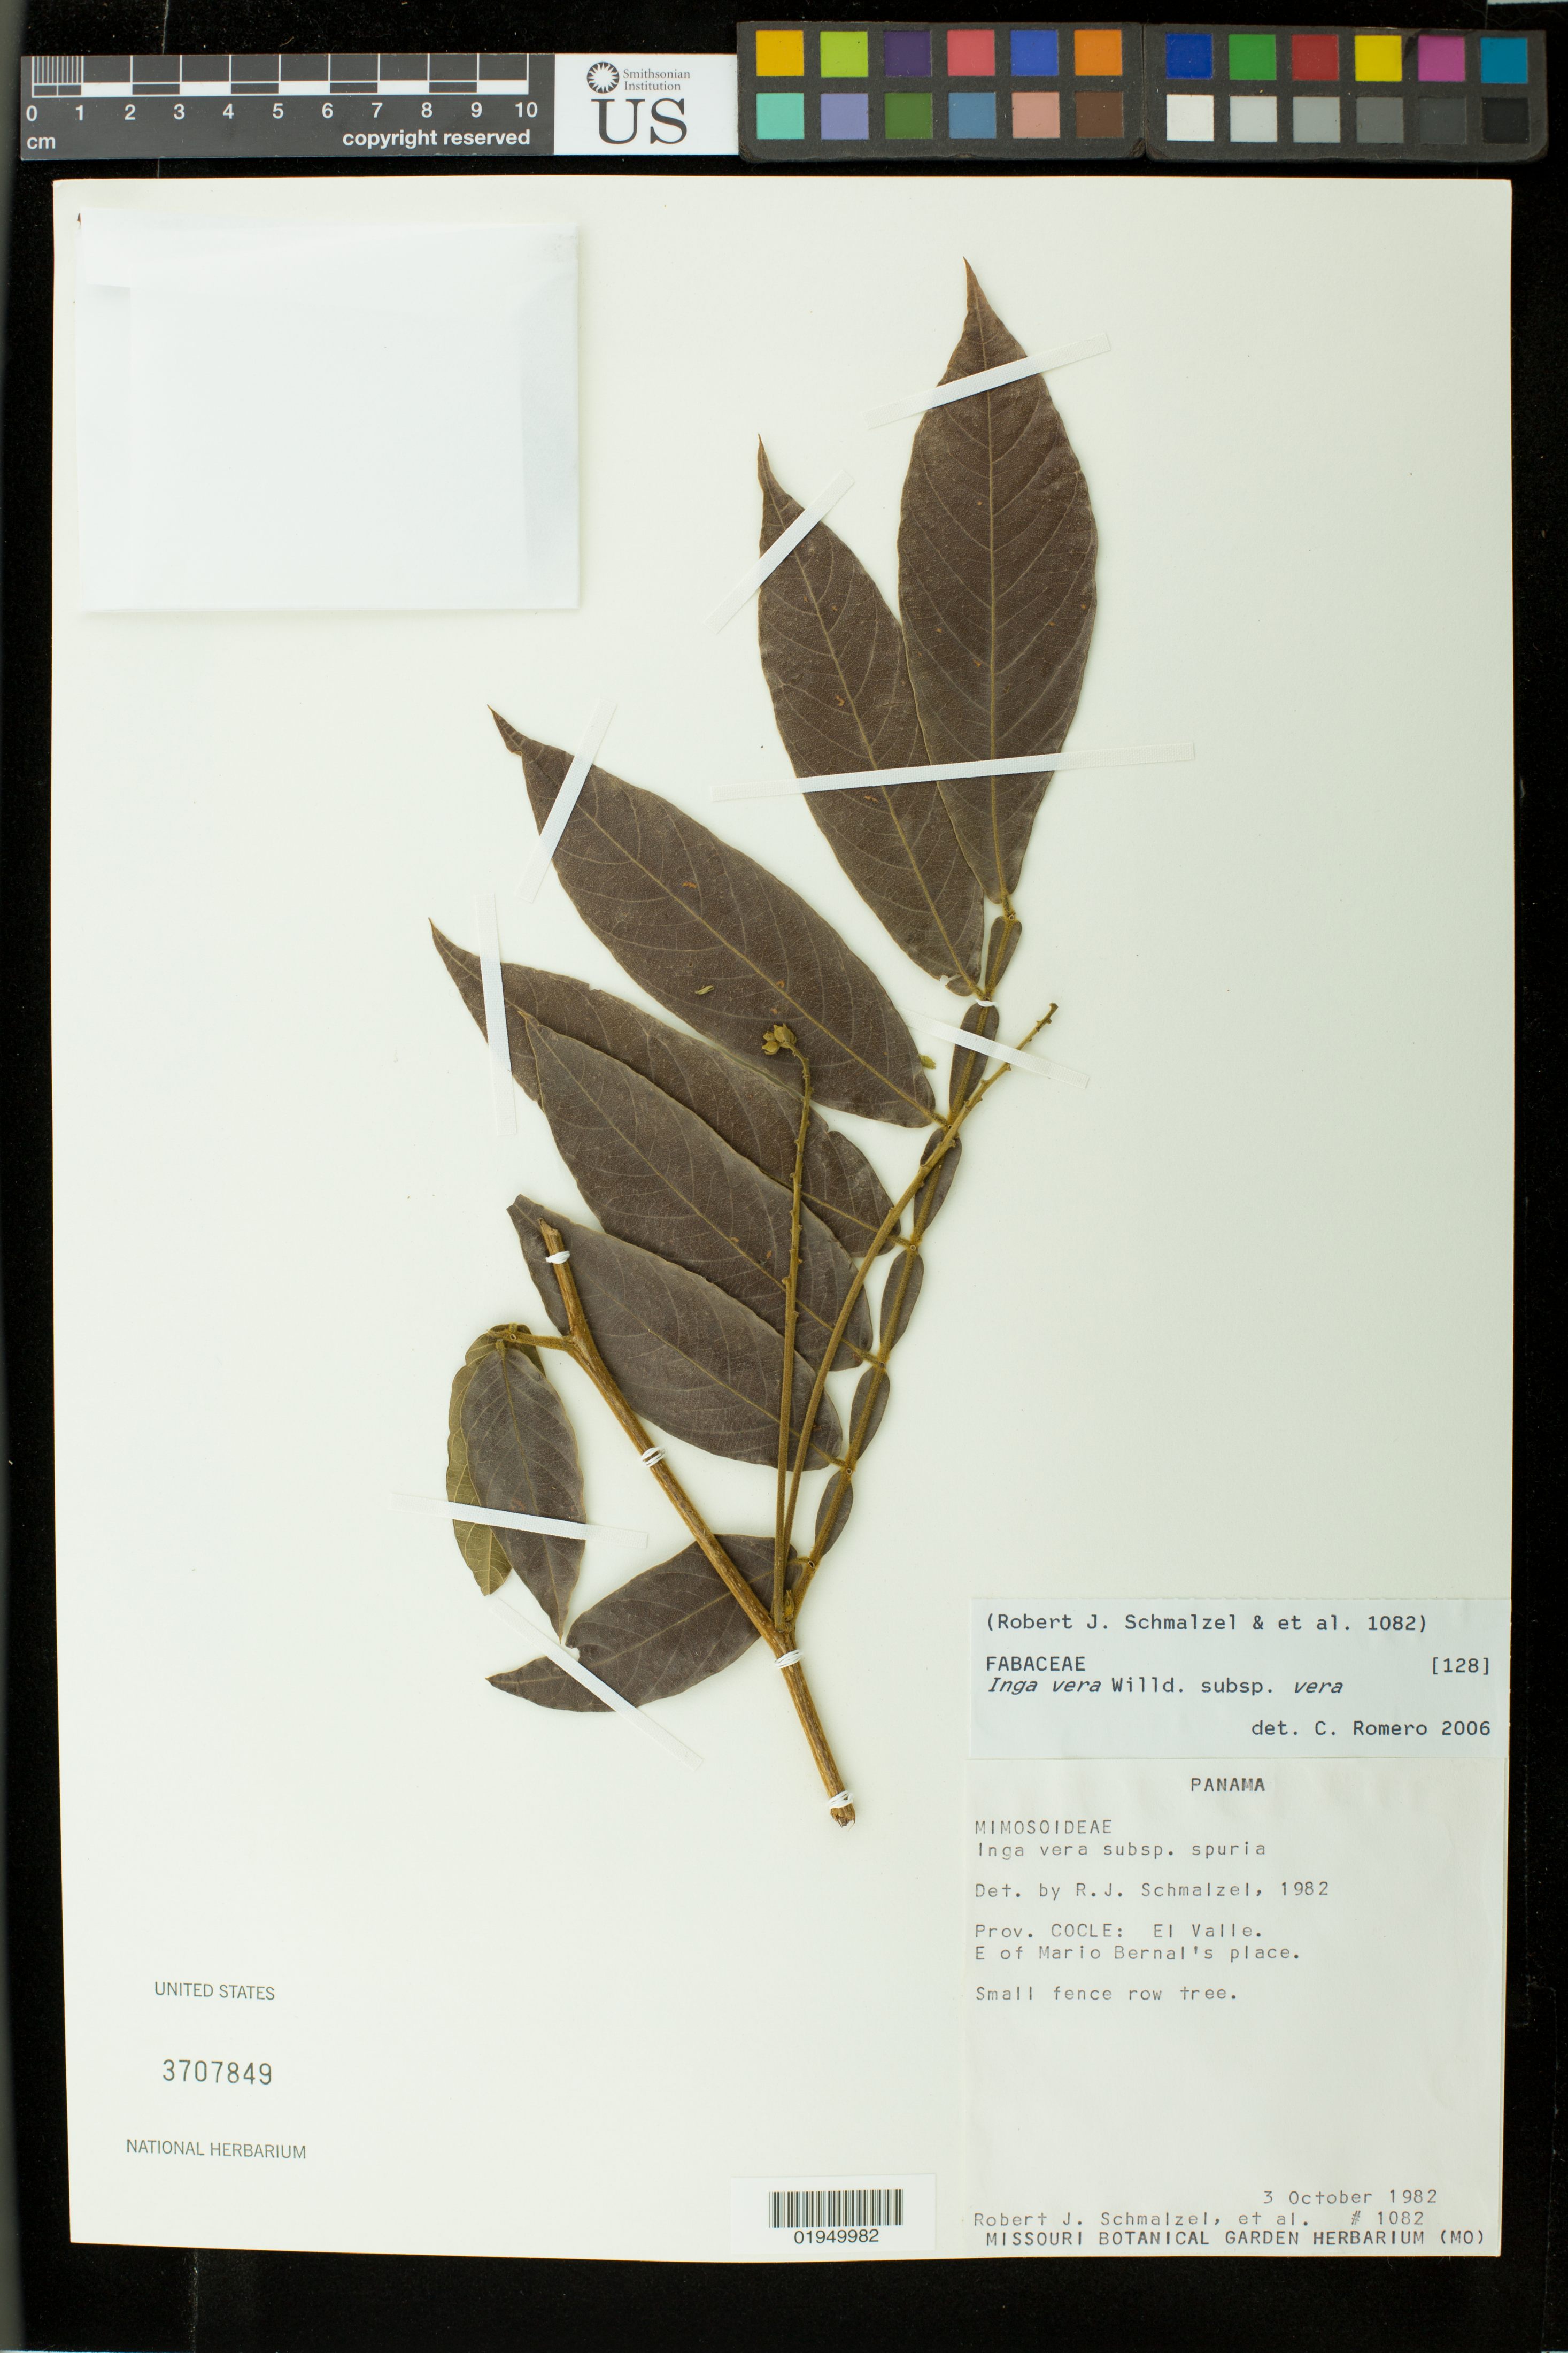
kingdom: Plantae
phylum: Tracheophyta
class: Magnoliopsida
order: Fabales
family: Fabaceae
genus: Inga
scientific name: Inga vera subsp. vera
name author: Willd.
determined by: Romero de T., C.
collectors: R. Schmalzel et al.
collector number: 1082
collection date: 1982-10-03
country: Panama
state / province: Coclé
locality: El Valle. E of Mario Bernal's place.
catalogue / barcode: US 3707849